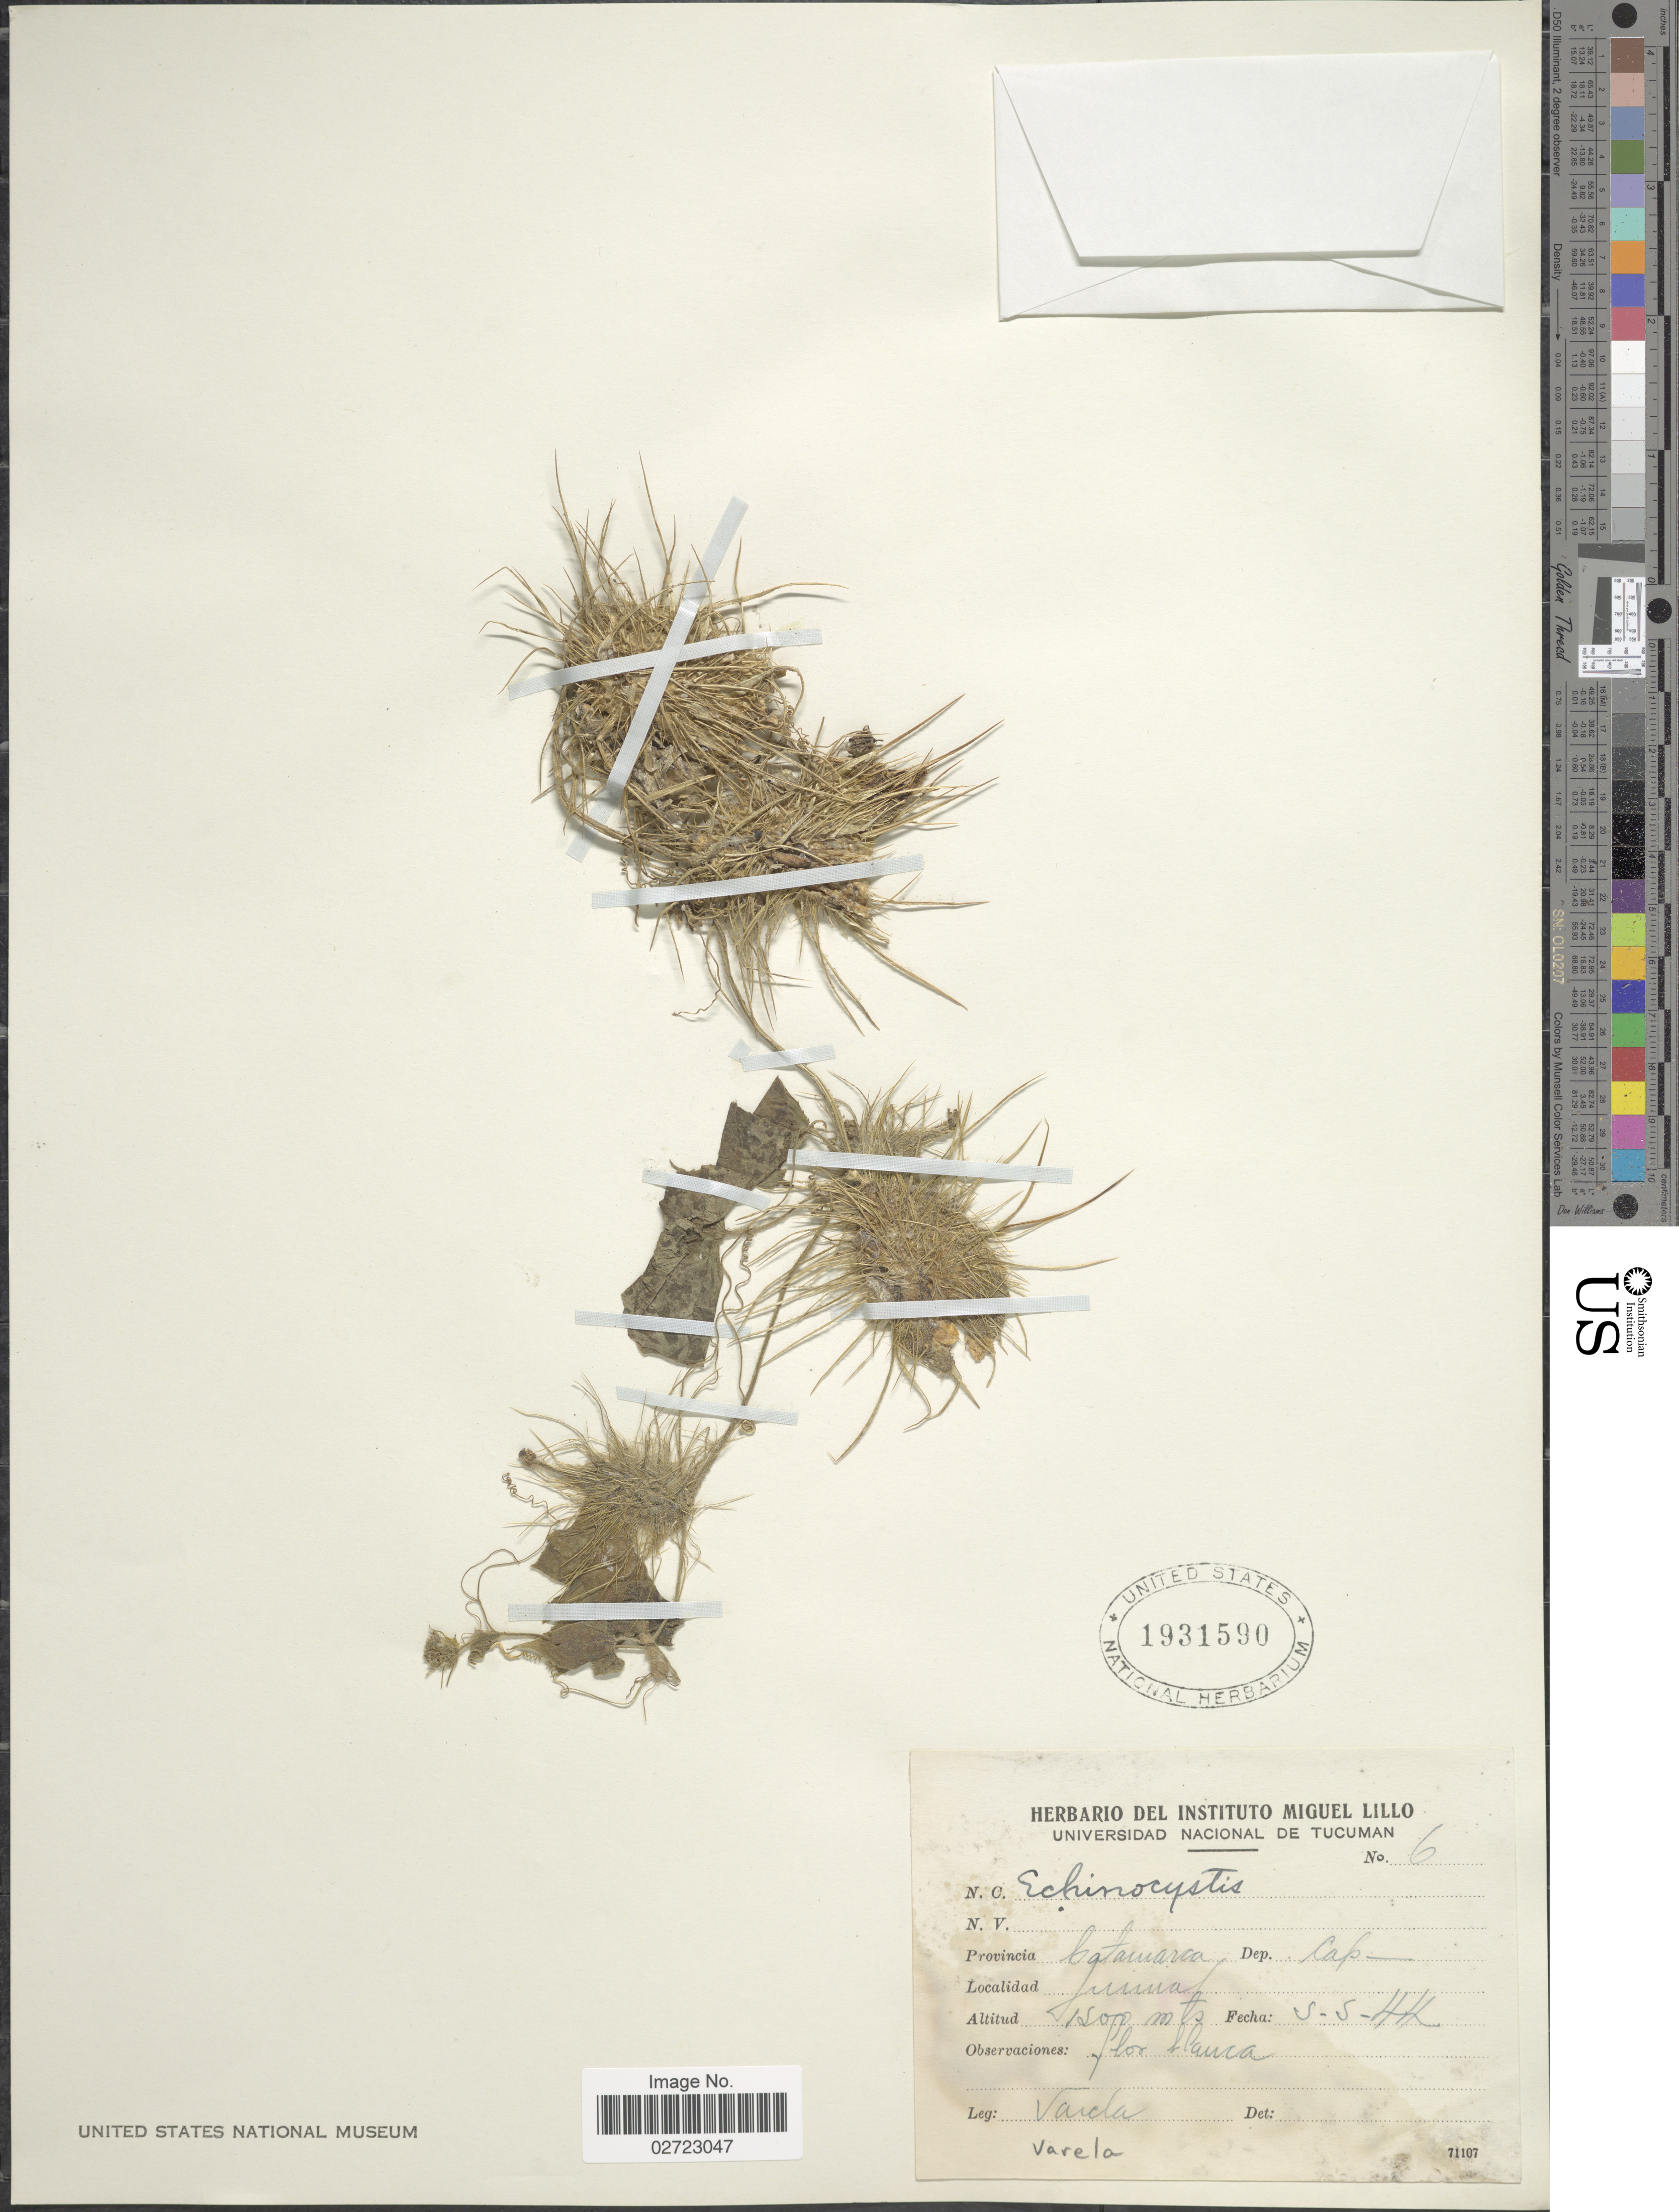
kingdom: Plantae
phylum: Tracheophyta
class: Magnoliopsida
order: Cucurbitales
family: Cucurbitaceae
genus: Echinopepon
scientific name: Echinopepon racemosus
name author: (Steud.) C. Jeffrey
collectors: -. Varela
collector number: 6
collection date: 1944-05-05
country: Argentina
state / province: Catamarca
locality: Dep. Cap., Juncal.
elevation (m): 1500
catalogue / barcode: US 1931590